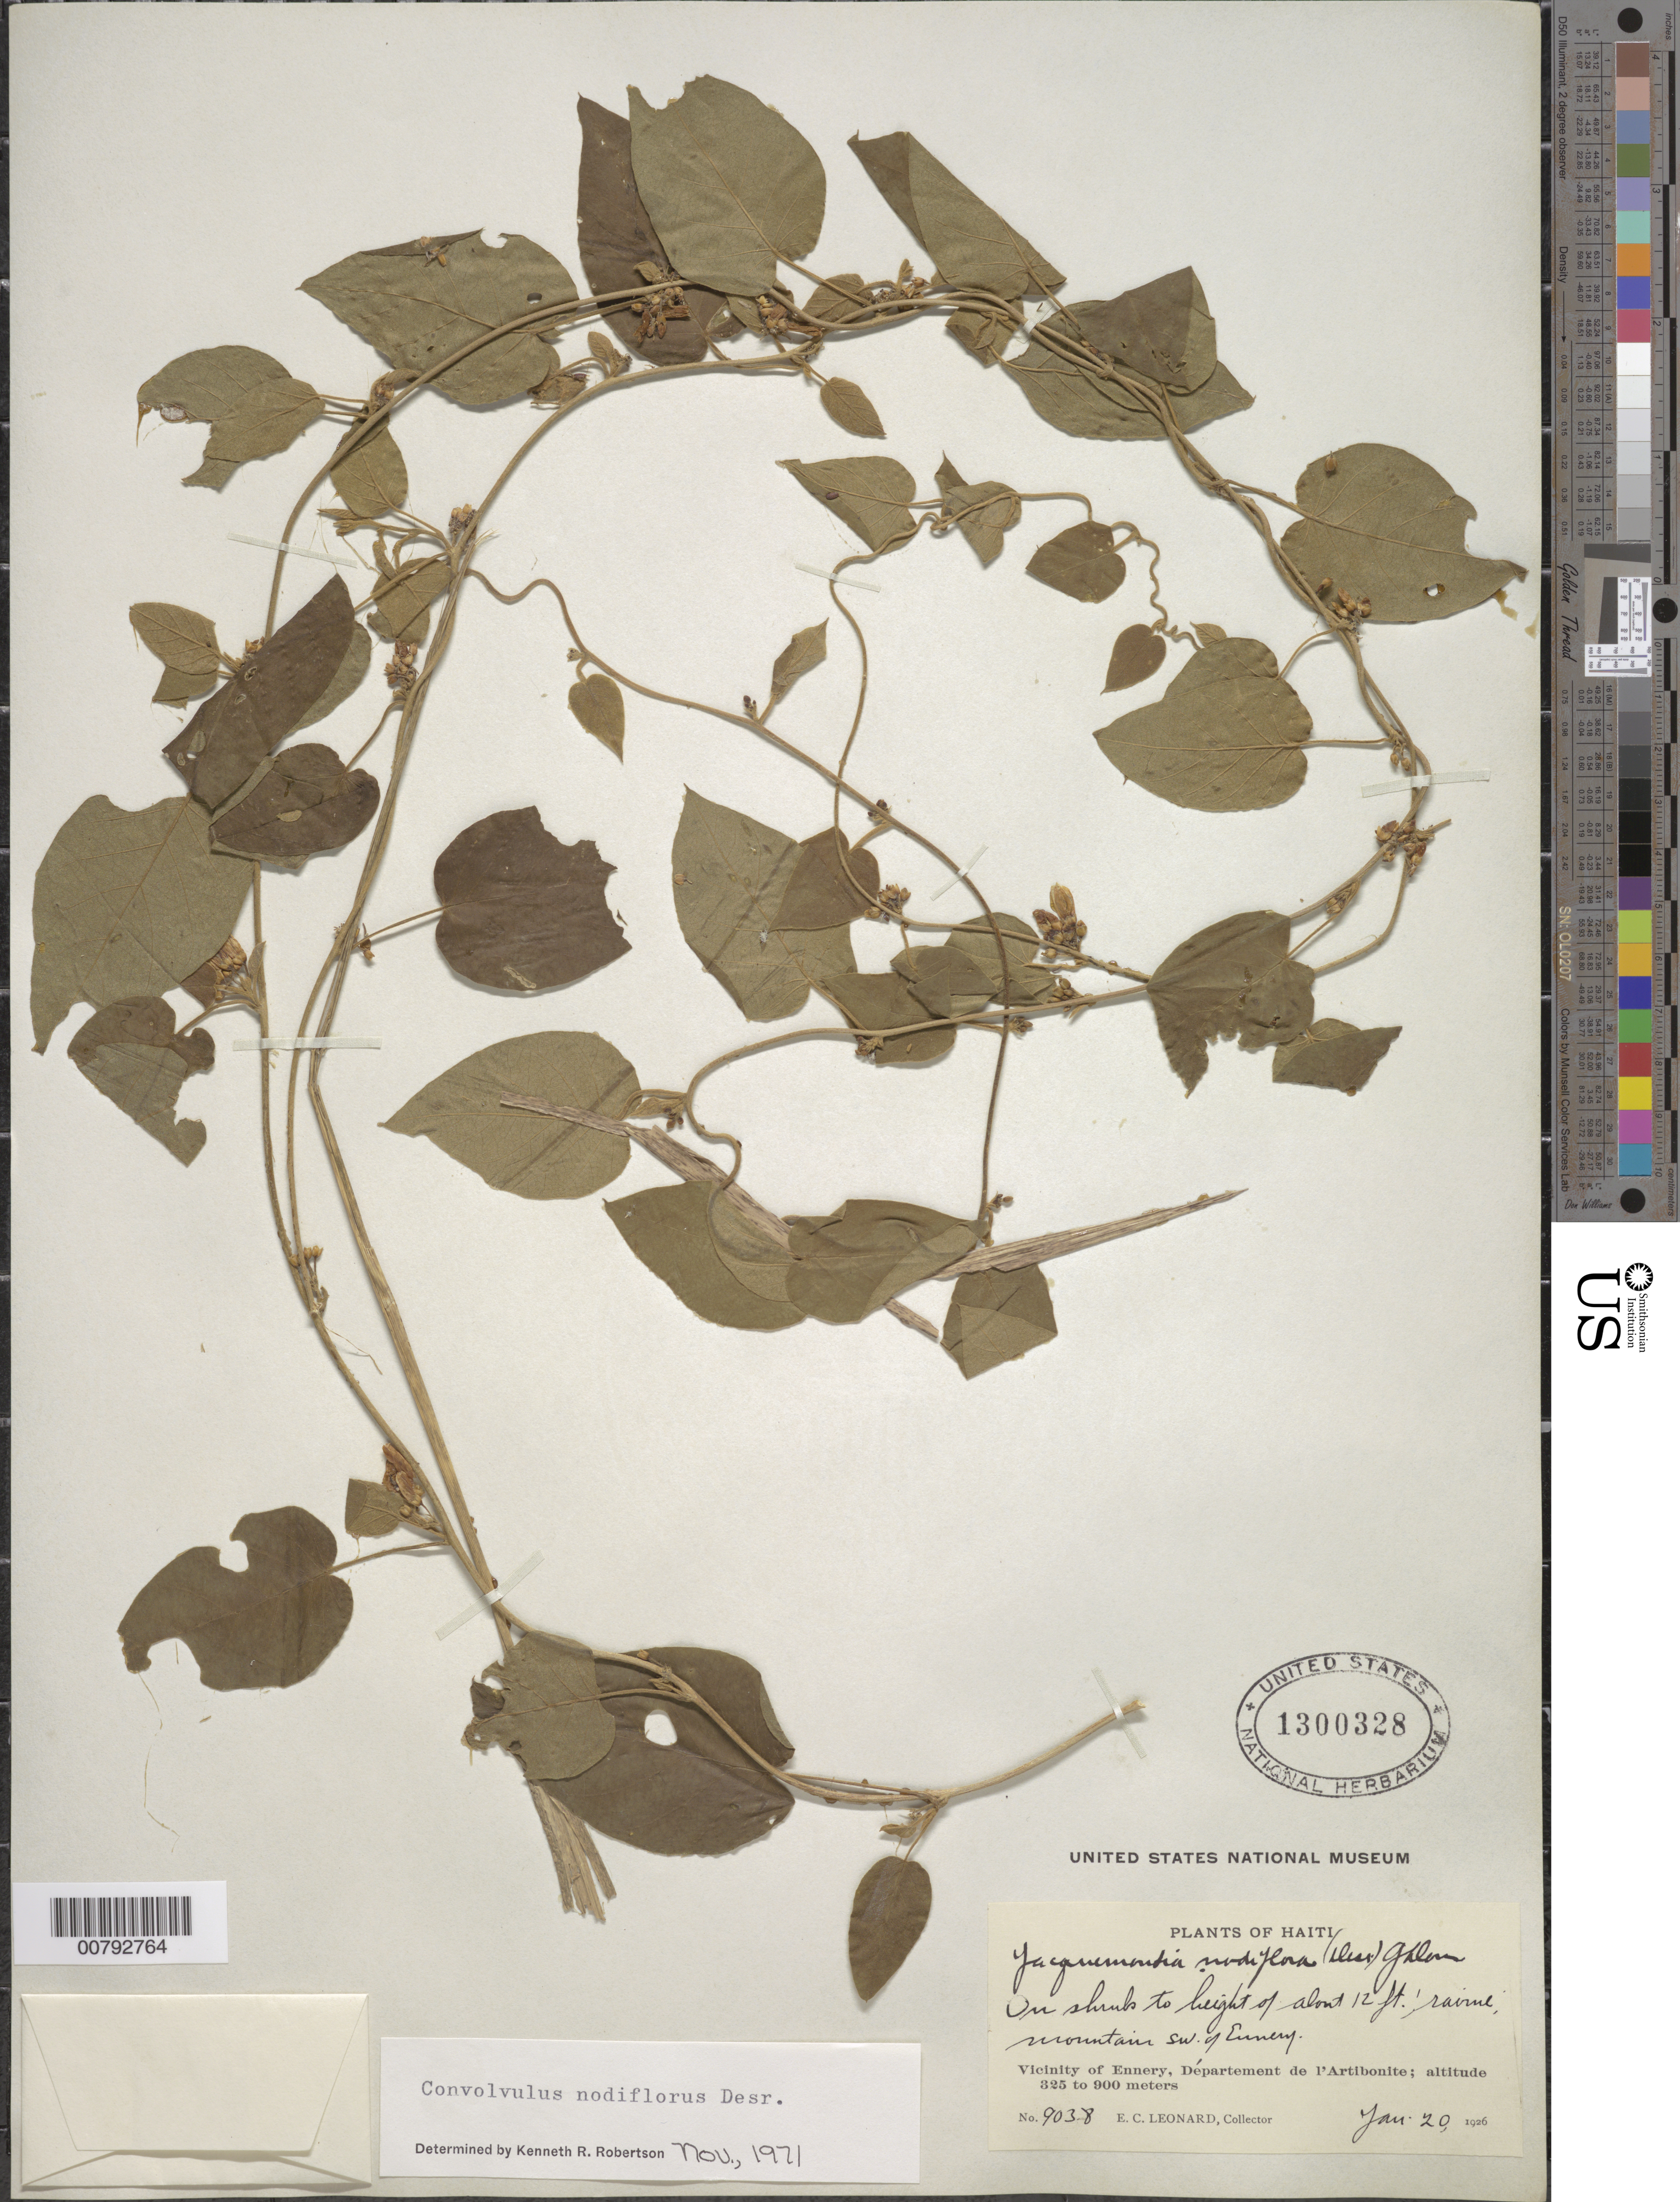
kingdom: Plantae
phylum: Tracheophyta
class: Magnoliopsida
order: Solanales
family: Convolvulaceae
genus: Convolvulus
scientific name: Convolvulus nodiflorus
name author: Desr.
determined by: Robertson, K. R.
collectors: E. C. Leonard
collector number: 9038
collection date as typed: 20 Jan 1926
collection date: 1926-01-20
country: Haiti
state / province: Artibonite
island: Hispaniola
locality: Vicinity of Ennery, mountain S.W. of Ennery.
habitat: Ravine.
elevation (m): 325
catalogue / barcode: US 1300328